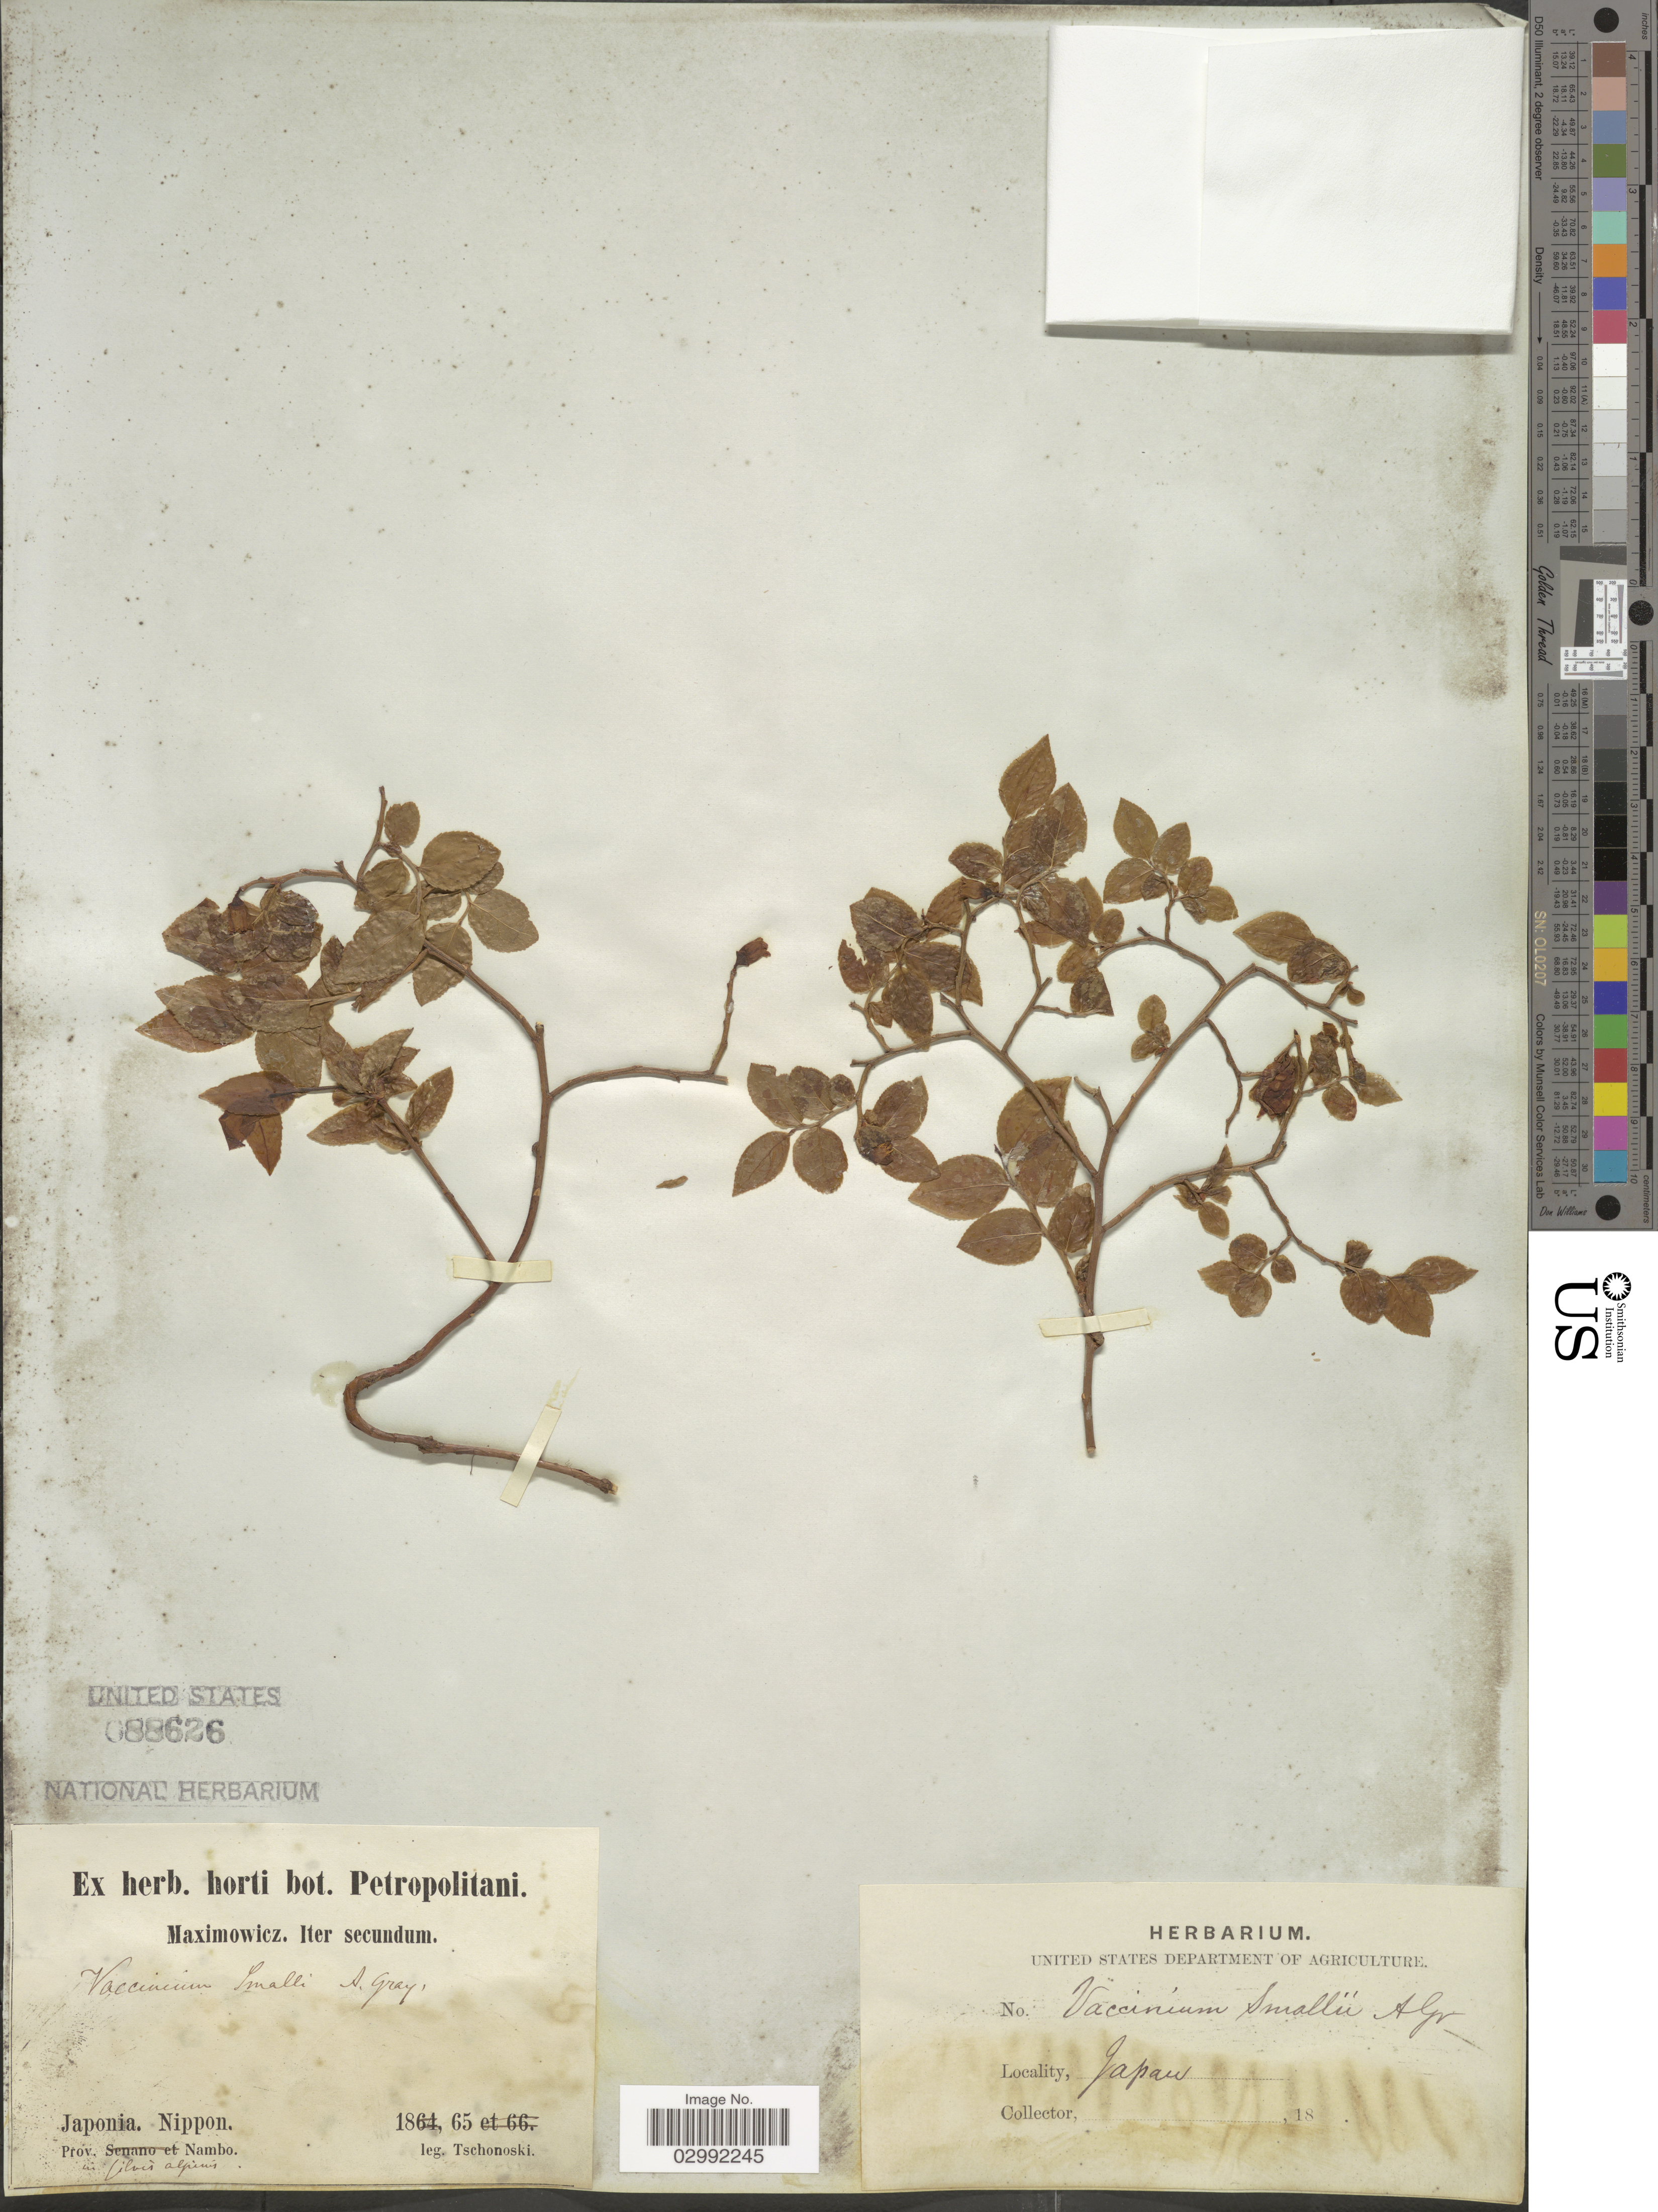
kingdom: Plantae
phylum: Tracheophyta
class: Magnoliopsida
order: Ericales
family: Ericaceae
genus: Vaccinium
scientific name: Vaccinium smallii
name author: A. Gray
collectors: -. Maximowicz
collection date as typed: Transcribed d/m/y: //65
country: Japan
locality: Japonia. Nippon. Prov. Nambo.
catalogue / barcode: US 88626